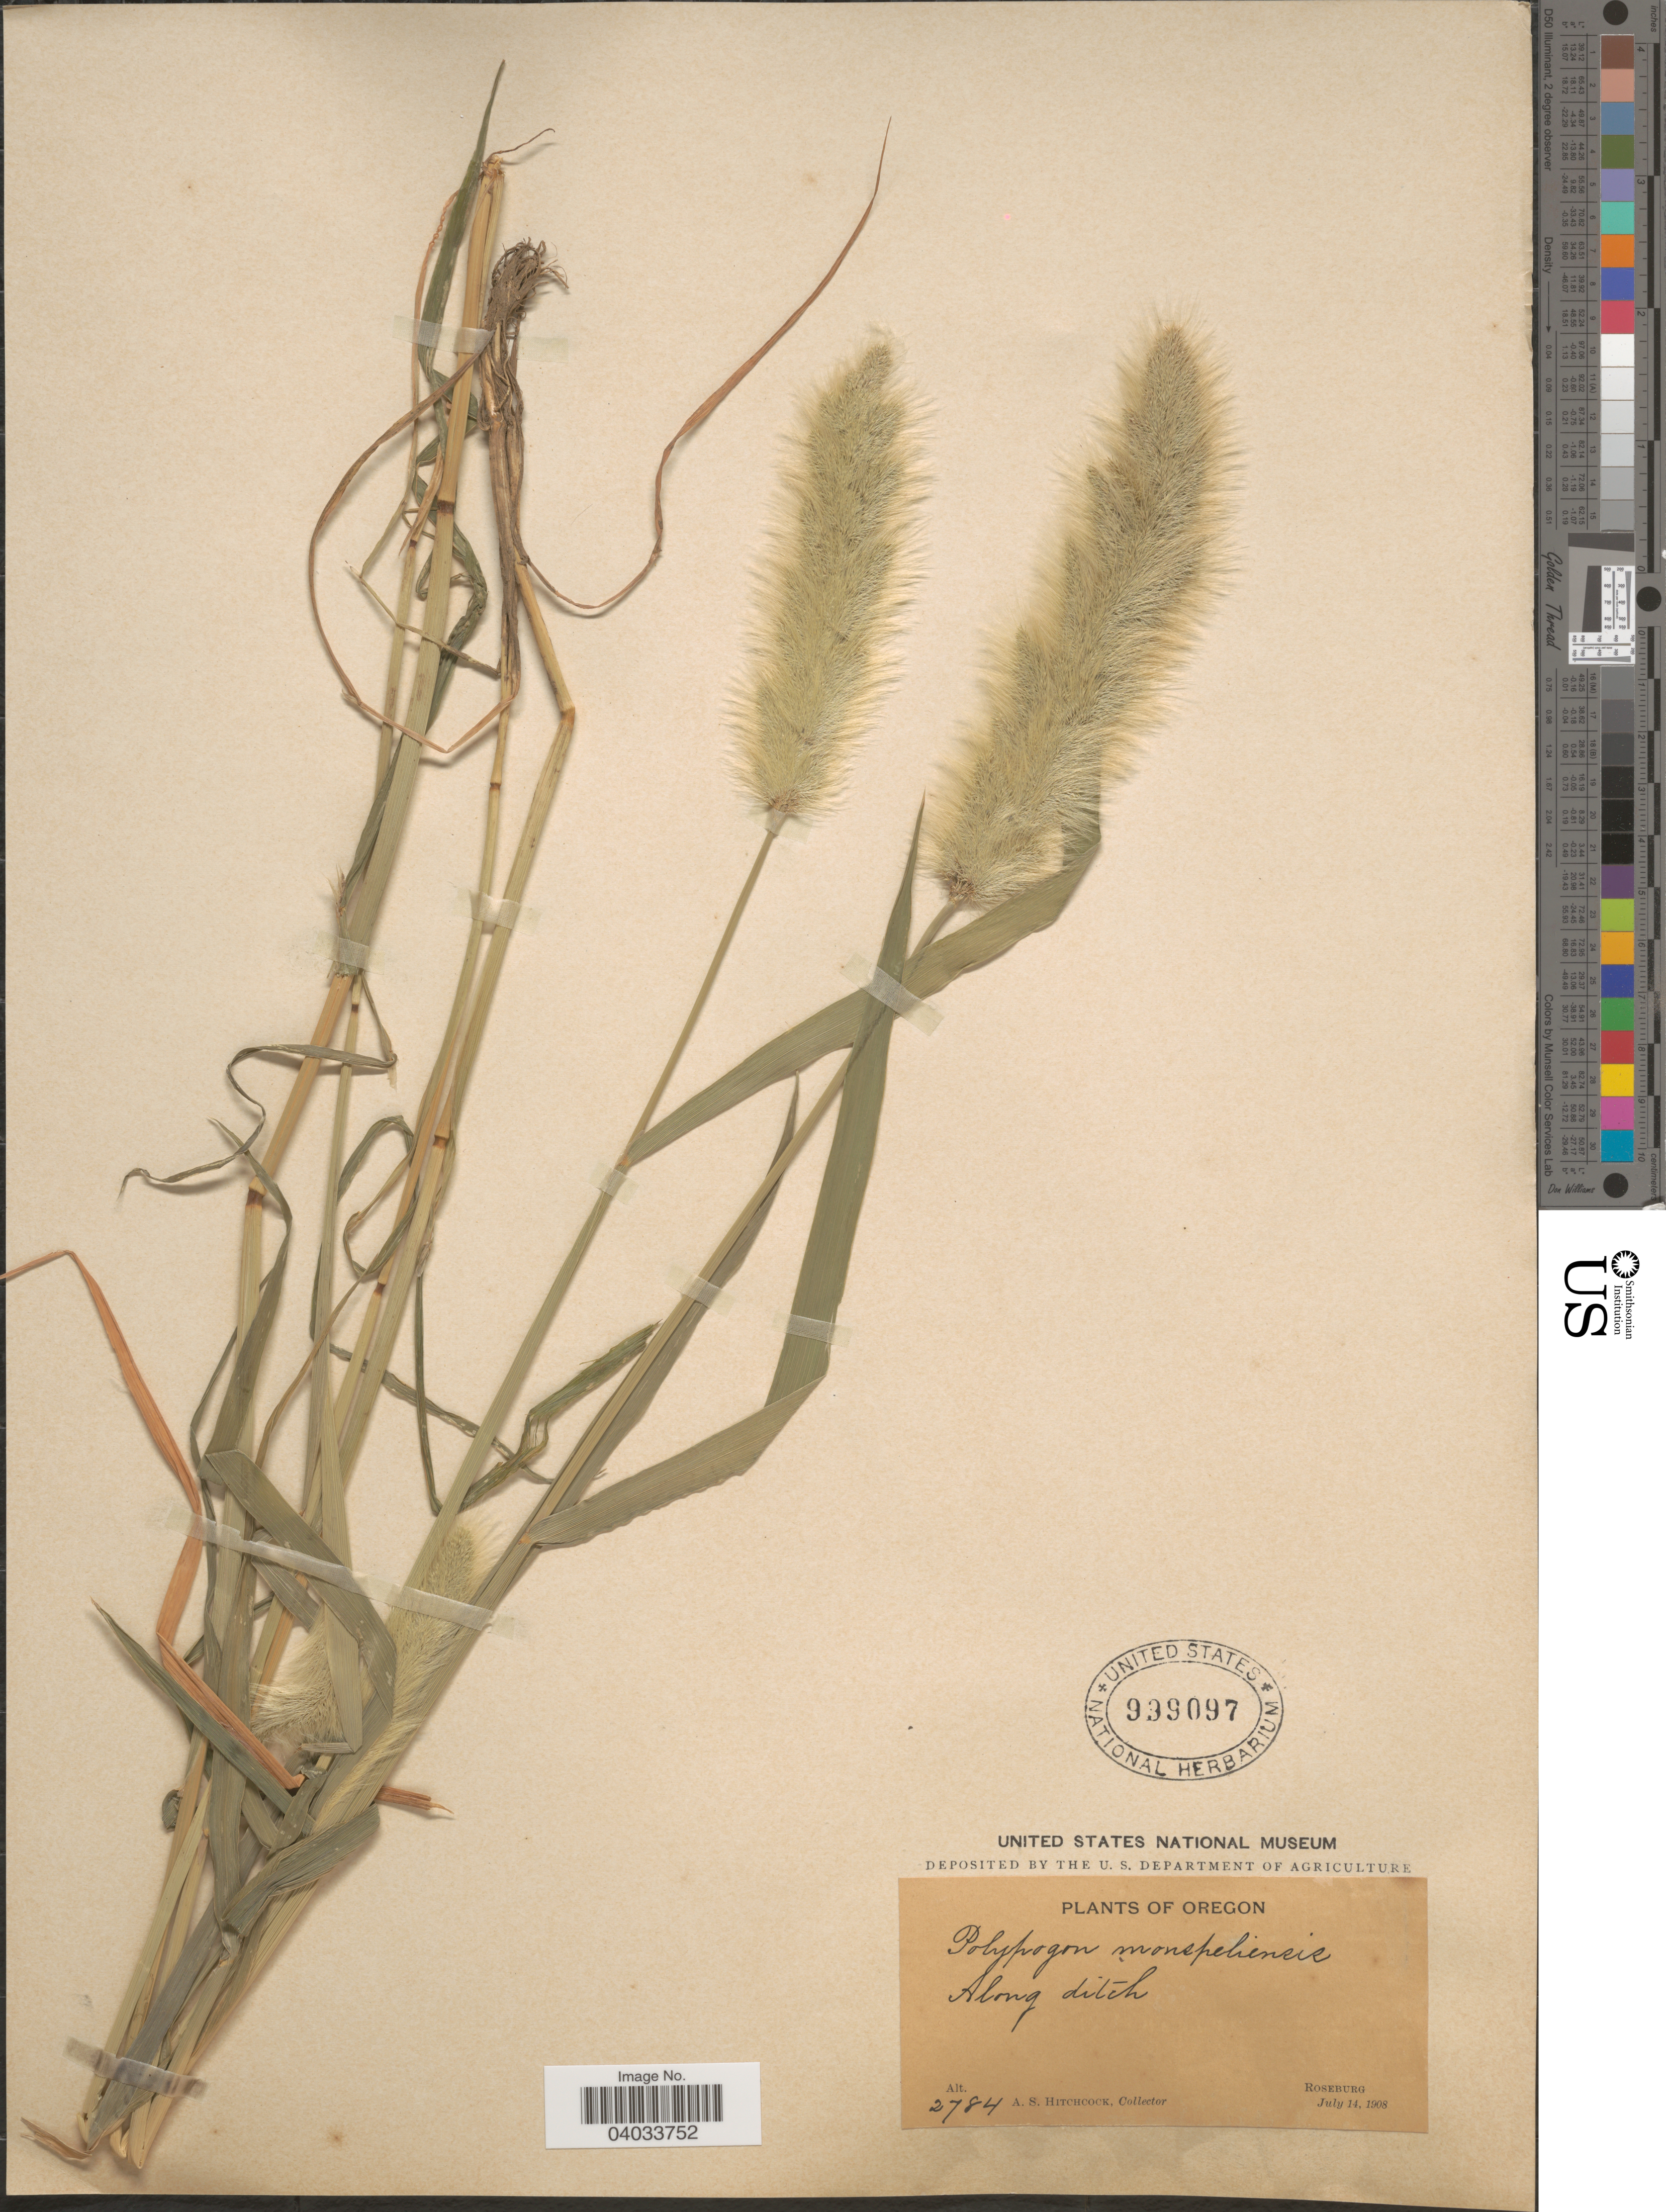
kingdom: Plantae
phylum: Tracheophyta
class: Liliopsida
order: Poales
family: Poaceae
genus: Polypogon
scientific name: Polypogon monspeliensis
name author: (L.) Desf.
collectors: A. S. Hitchcock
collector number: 2784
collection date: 1908-07-14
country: United States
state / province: Oregon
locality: Along ditch, Roseburg.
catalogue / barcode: US 999097